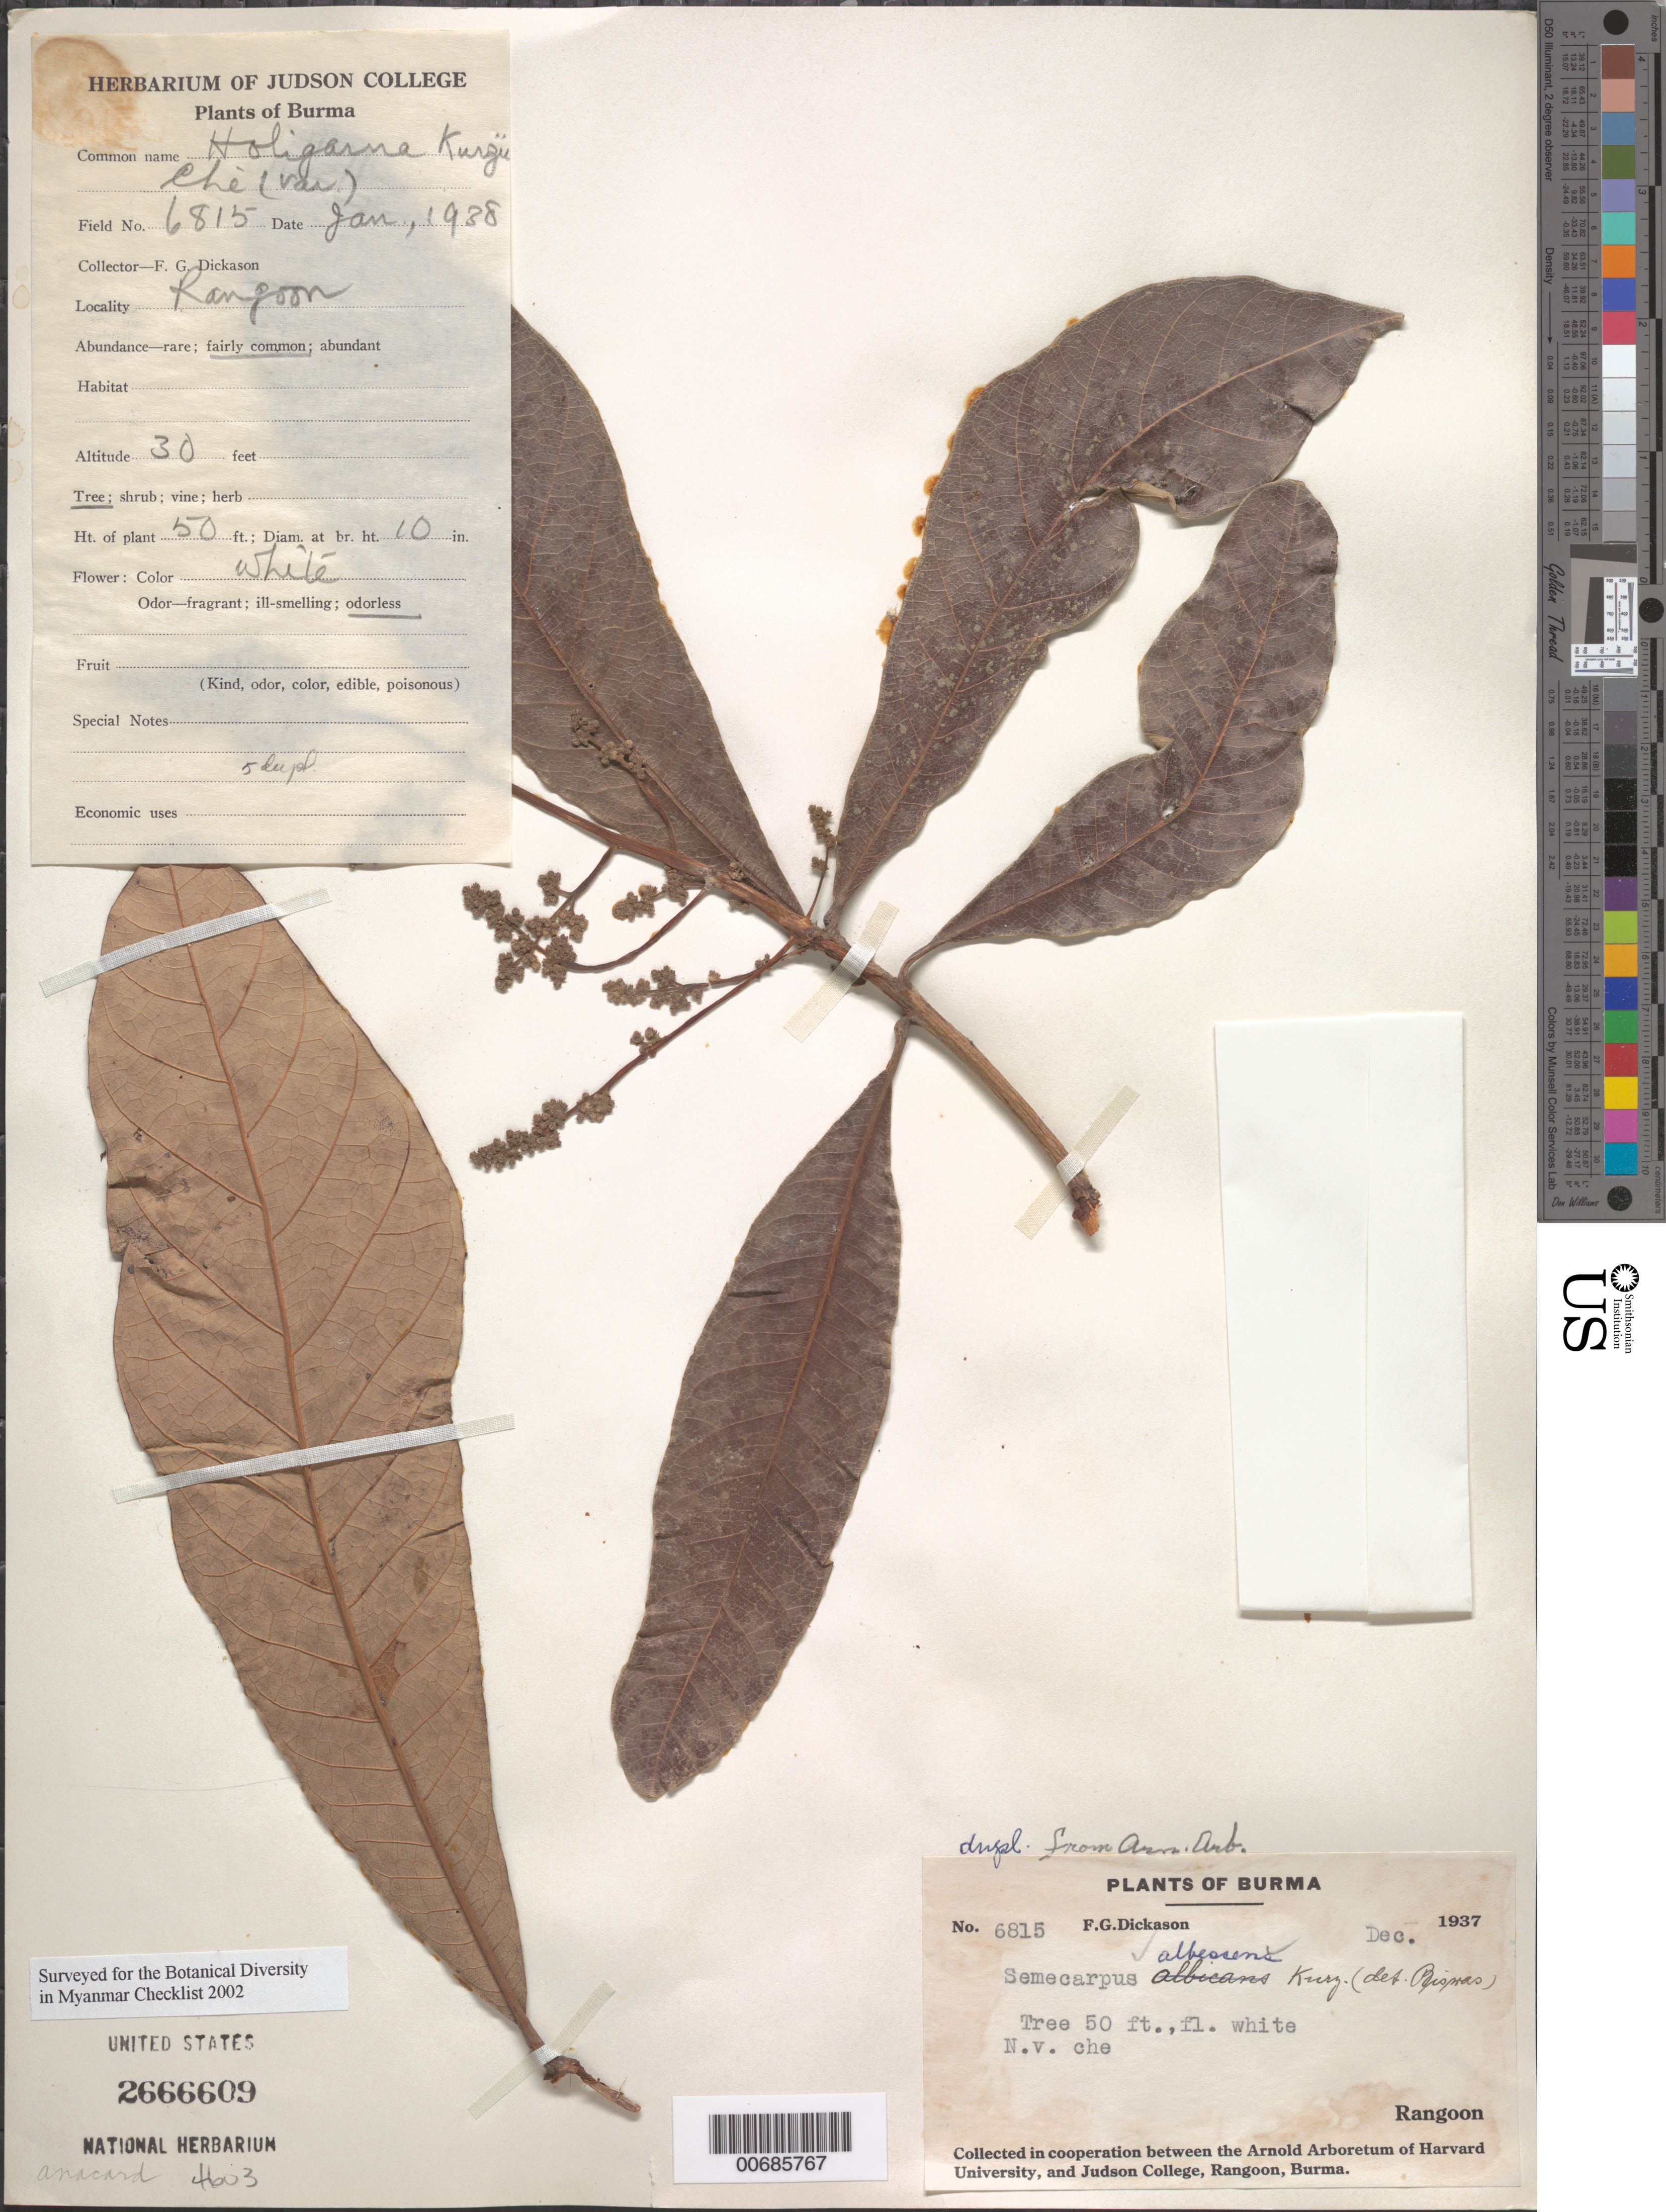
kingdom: Plantae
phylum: Tracheophyta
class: Magnoliopsida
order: Sapindales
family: Anacardiaceae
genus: Semecarpus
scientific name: Semecarpus albescens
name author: Kurz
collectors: F. Dickason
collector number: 6815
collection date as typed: Dec 1937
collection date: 1937-12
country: Myanmar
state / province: Yangon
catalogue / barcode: US 2666609